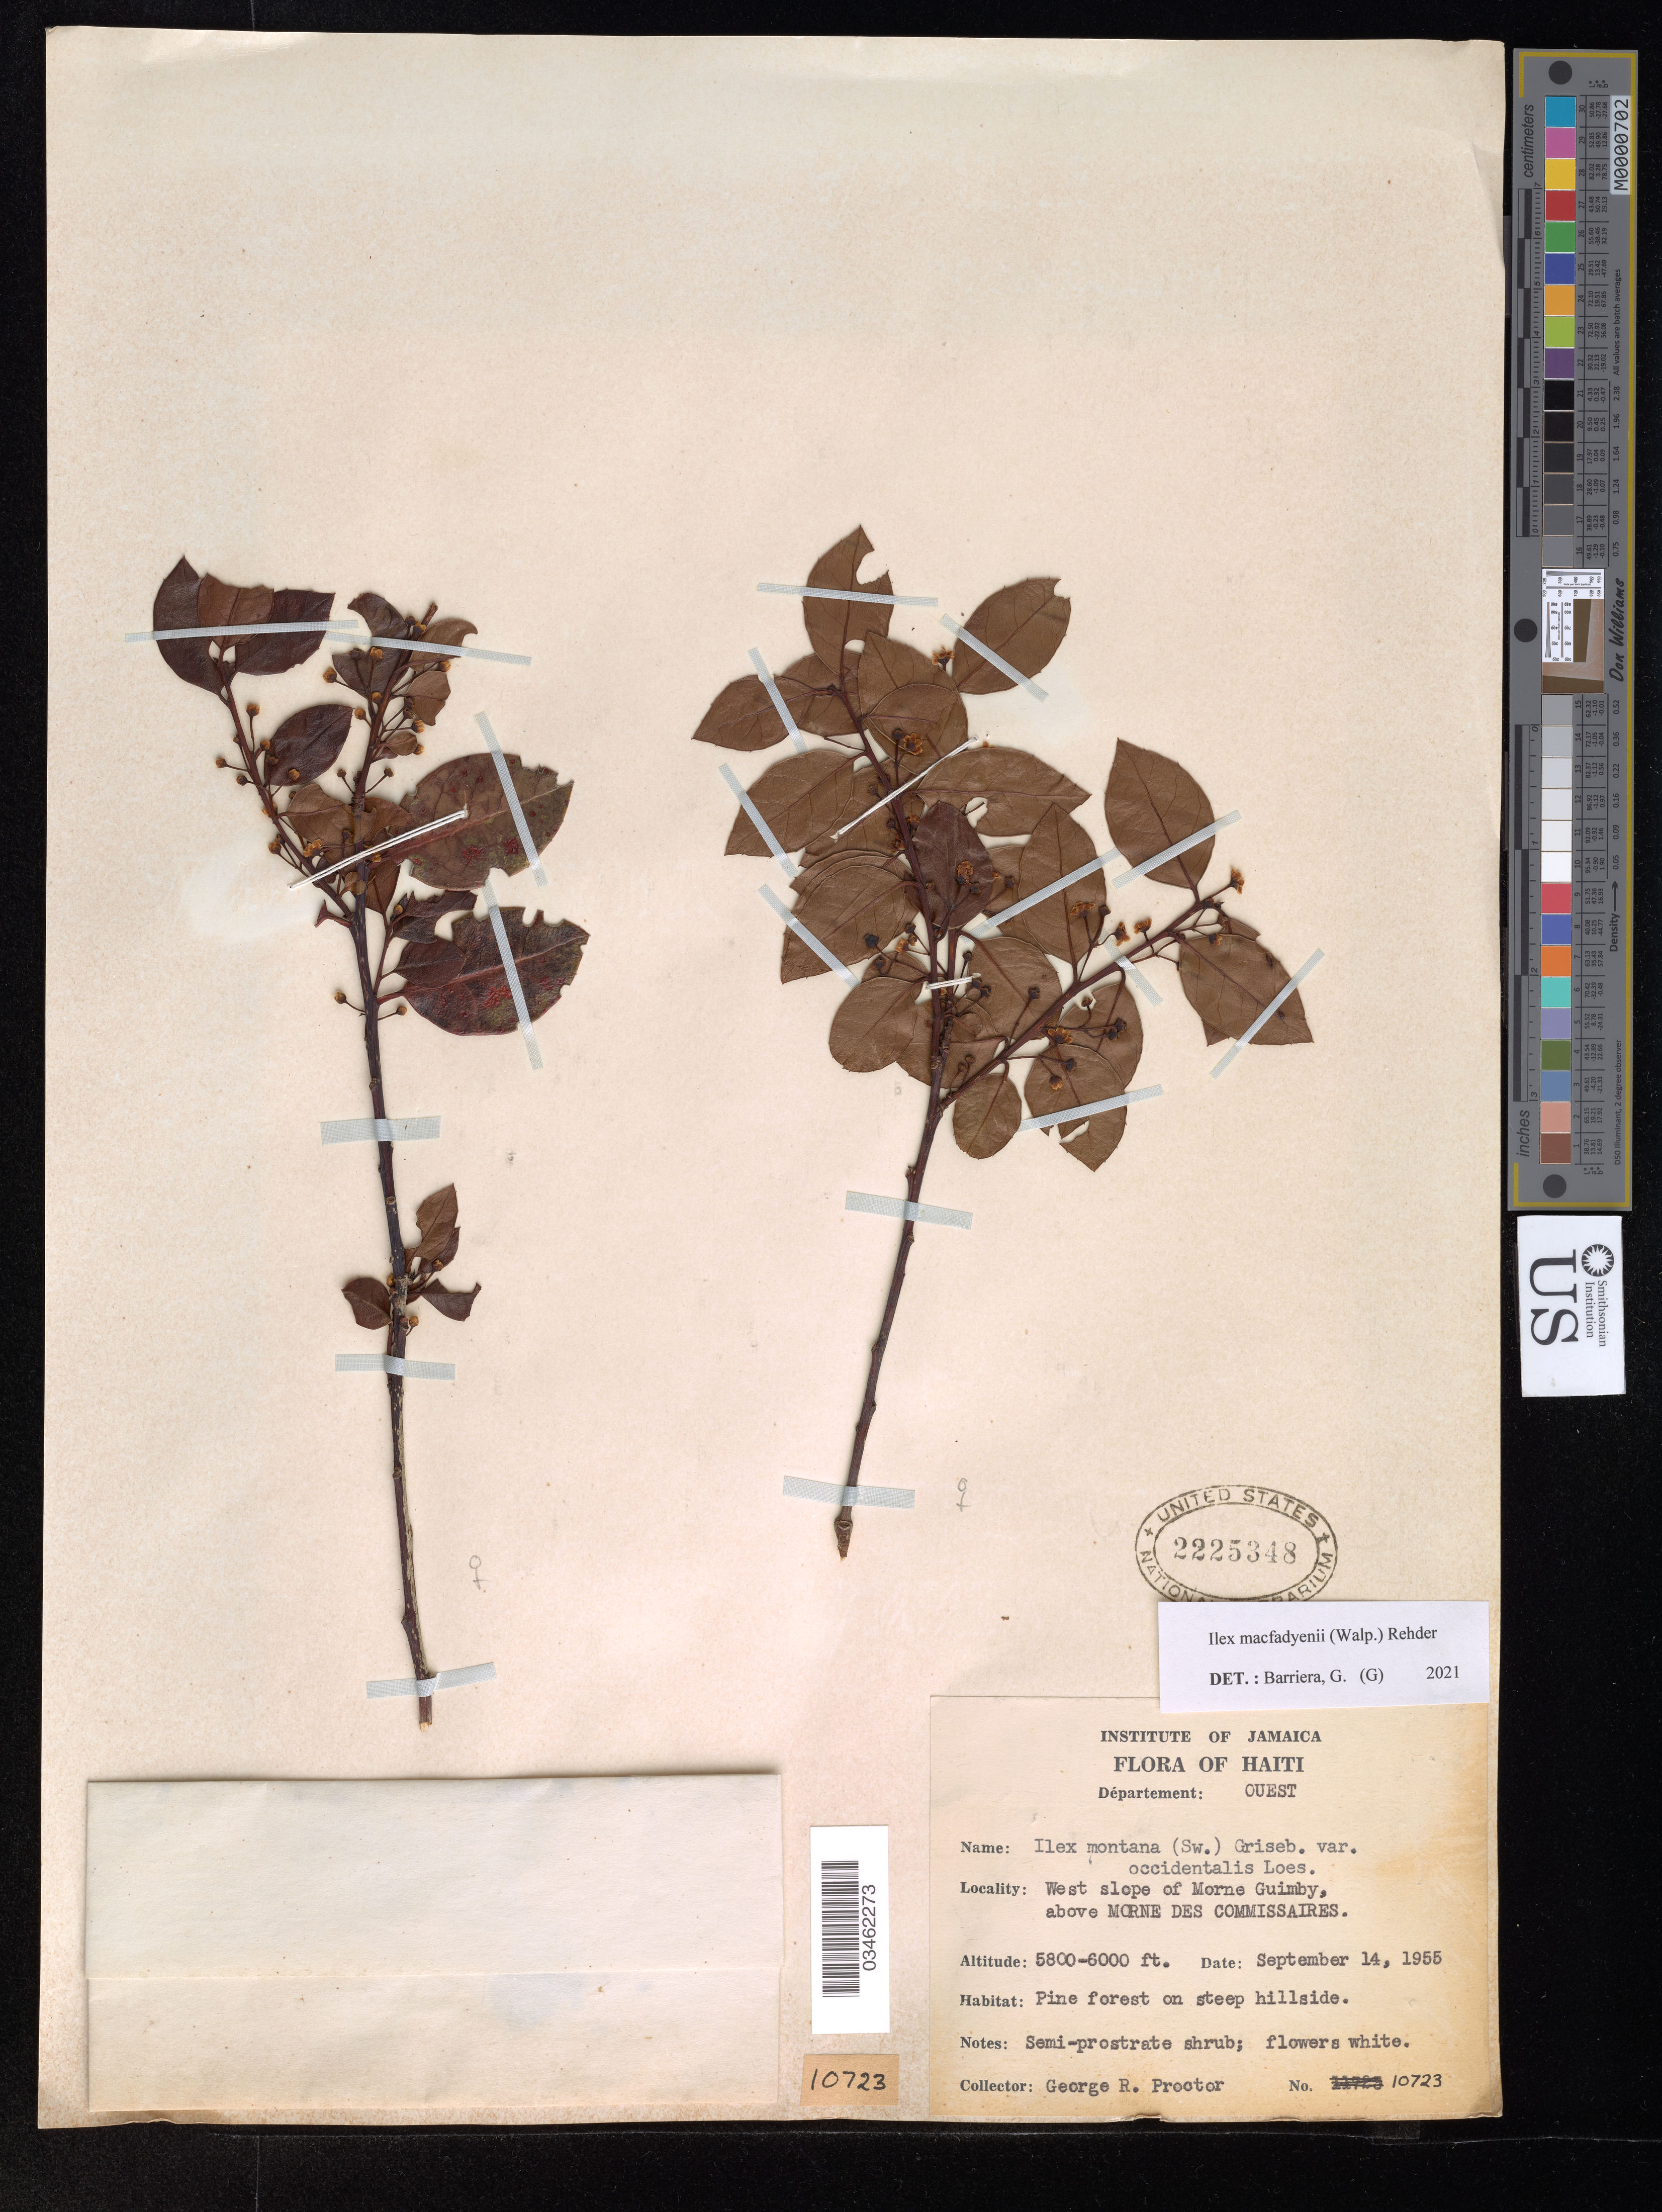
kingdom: Plantae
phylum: Tracheophyta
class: Magnoliopsida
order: Aquifoliales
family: Aquifoliaceae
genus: Ilex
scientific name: Ilex macfadyenii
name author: Rehder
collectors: G. R. Proctor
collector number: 10723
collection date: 1955-09-14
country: Haiti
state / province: Ouest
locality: Départment: Ouest. West slope of Morne Guimby, above Morne des Commissaires.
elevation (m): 1768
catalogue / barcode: US 2225348